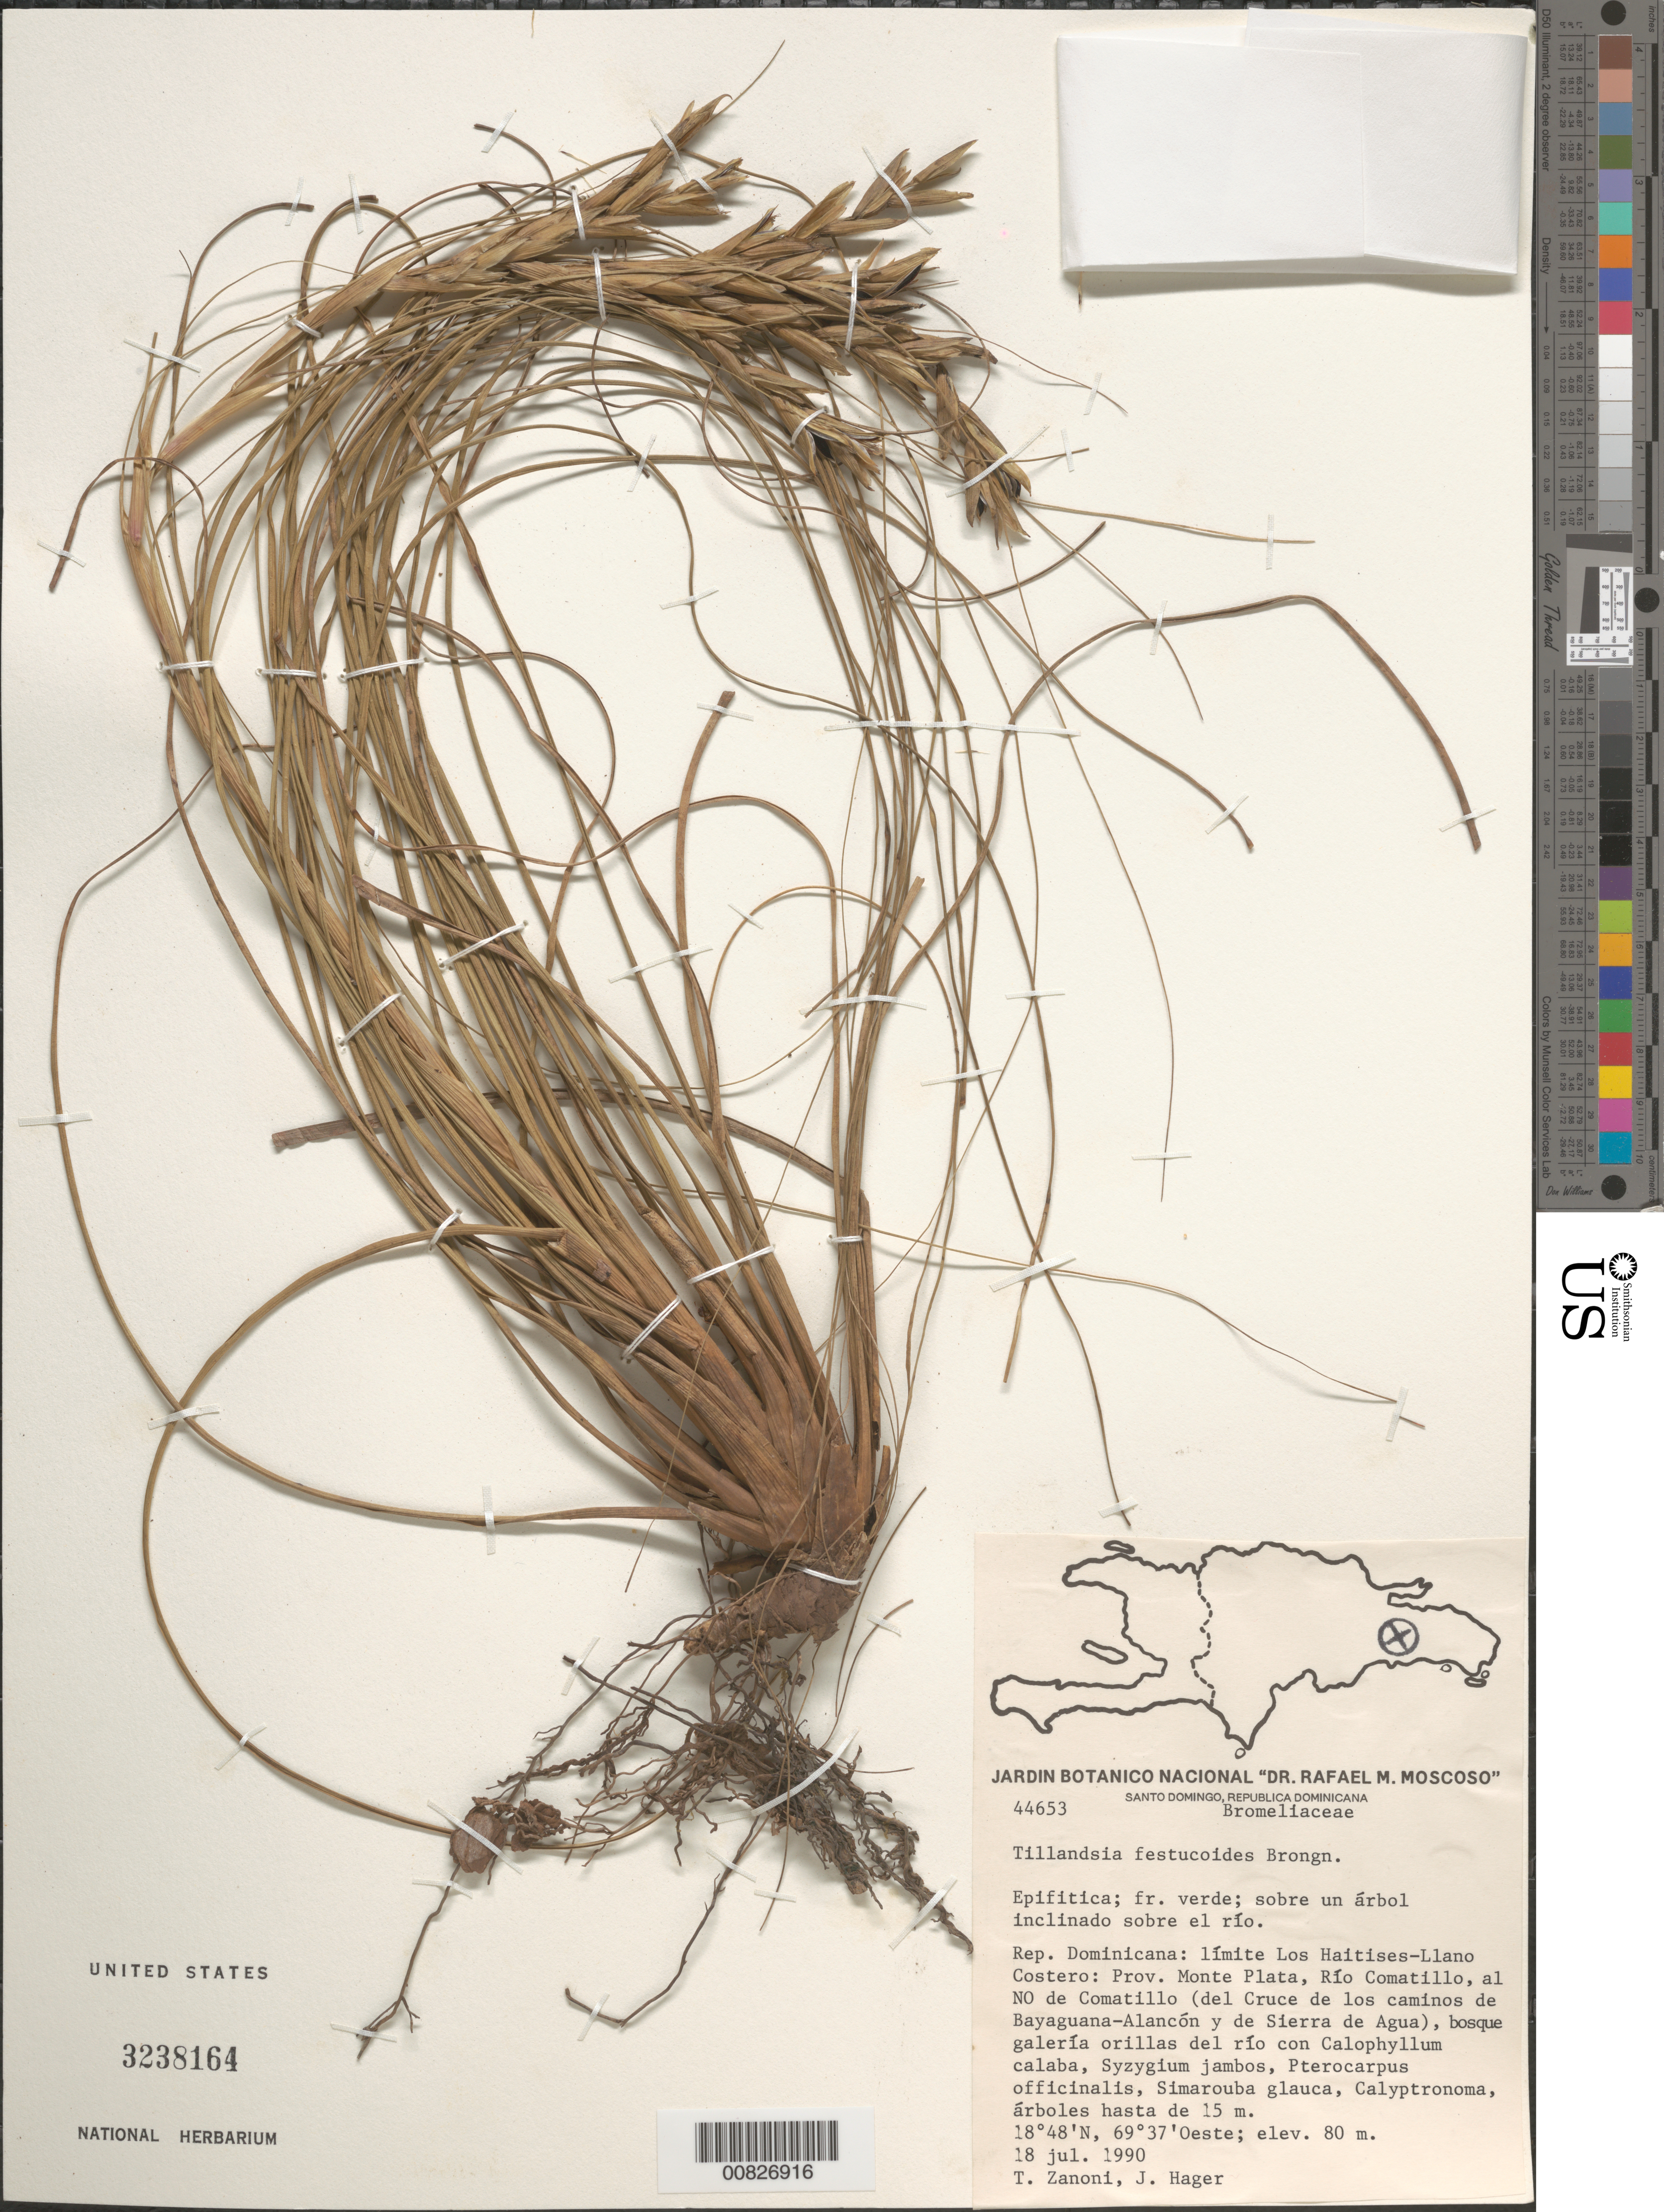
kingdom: Plantae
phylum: Tracheophyta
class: Liliopsida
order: Poales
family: Bromeliaceae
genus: Tillandsia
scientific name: Tillandsia festucoides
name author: Brongn. ex Mez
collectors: T. A. Zanoni & J. Hager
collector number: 44653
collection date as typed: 18 Jul 1990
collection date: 1990-07-18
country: Dominican Republic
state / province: Monte Plata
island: Hispaniola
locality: Límite Los Haitises-Llano Costero: Prov. Monte Plata, Río Comatillo, al NO de Comatillo (del cruce de los caminos de Bayaguana-Alancón y de Sierra de Agua).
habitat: Sobre árbol inclinado sobre río. Bosque galería orillas del río con Calophyllum calaba, Syzygium jambos, …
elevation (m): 80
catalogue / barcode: US 3238164